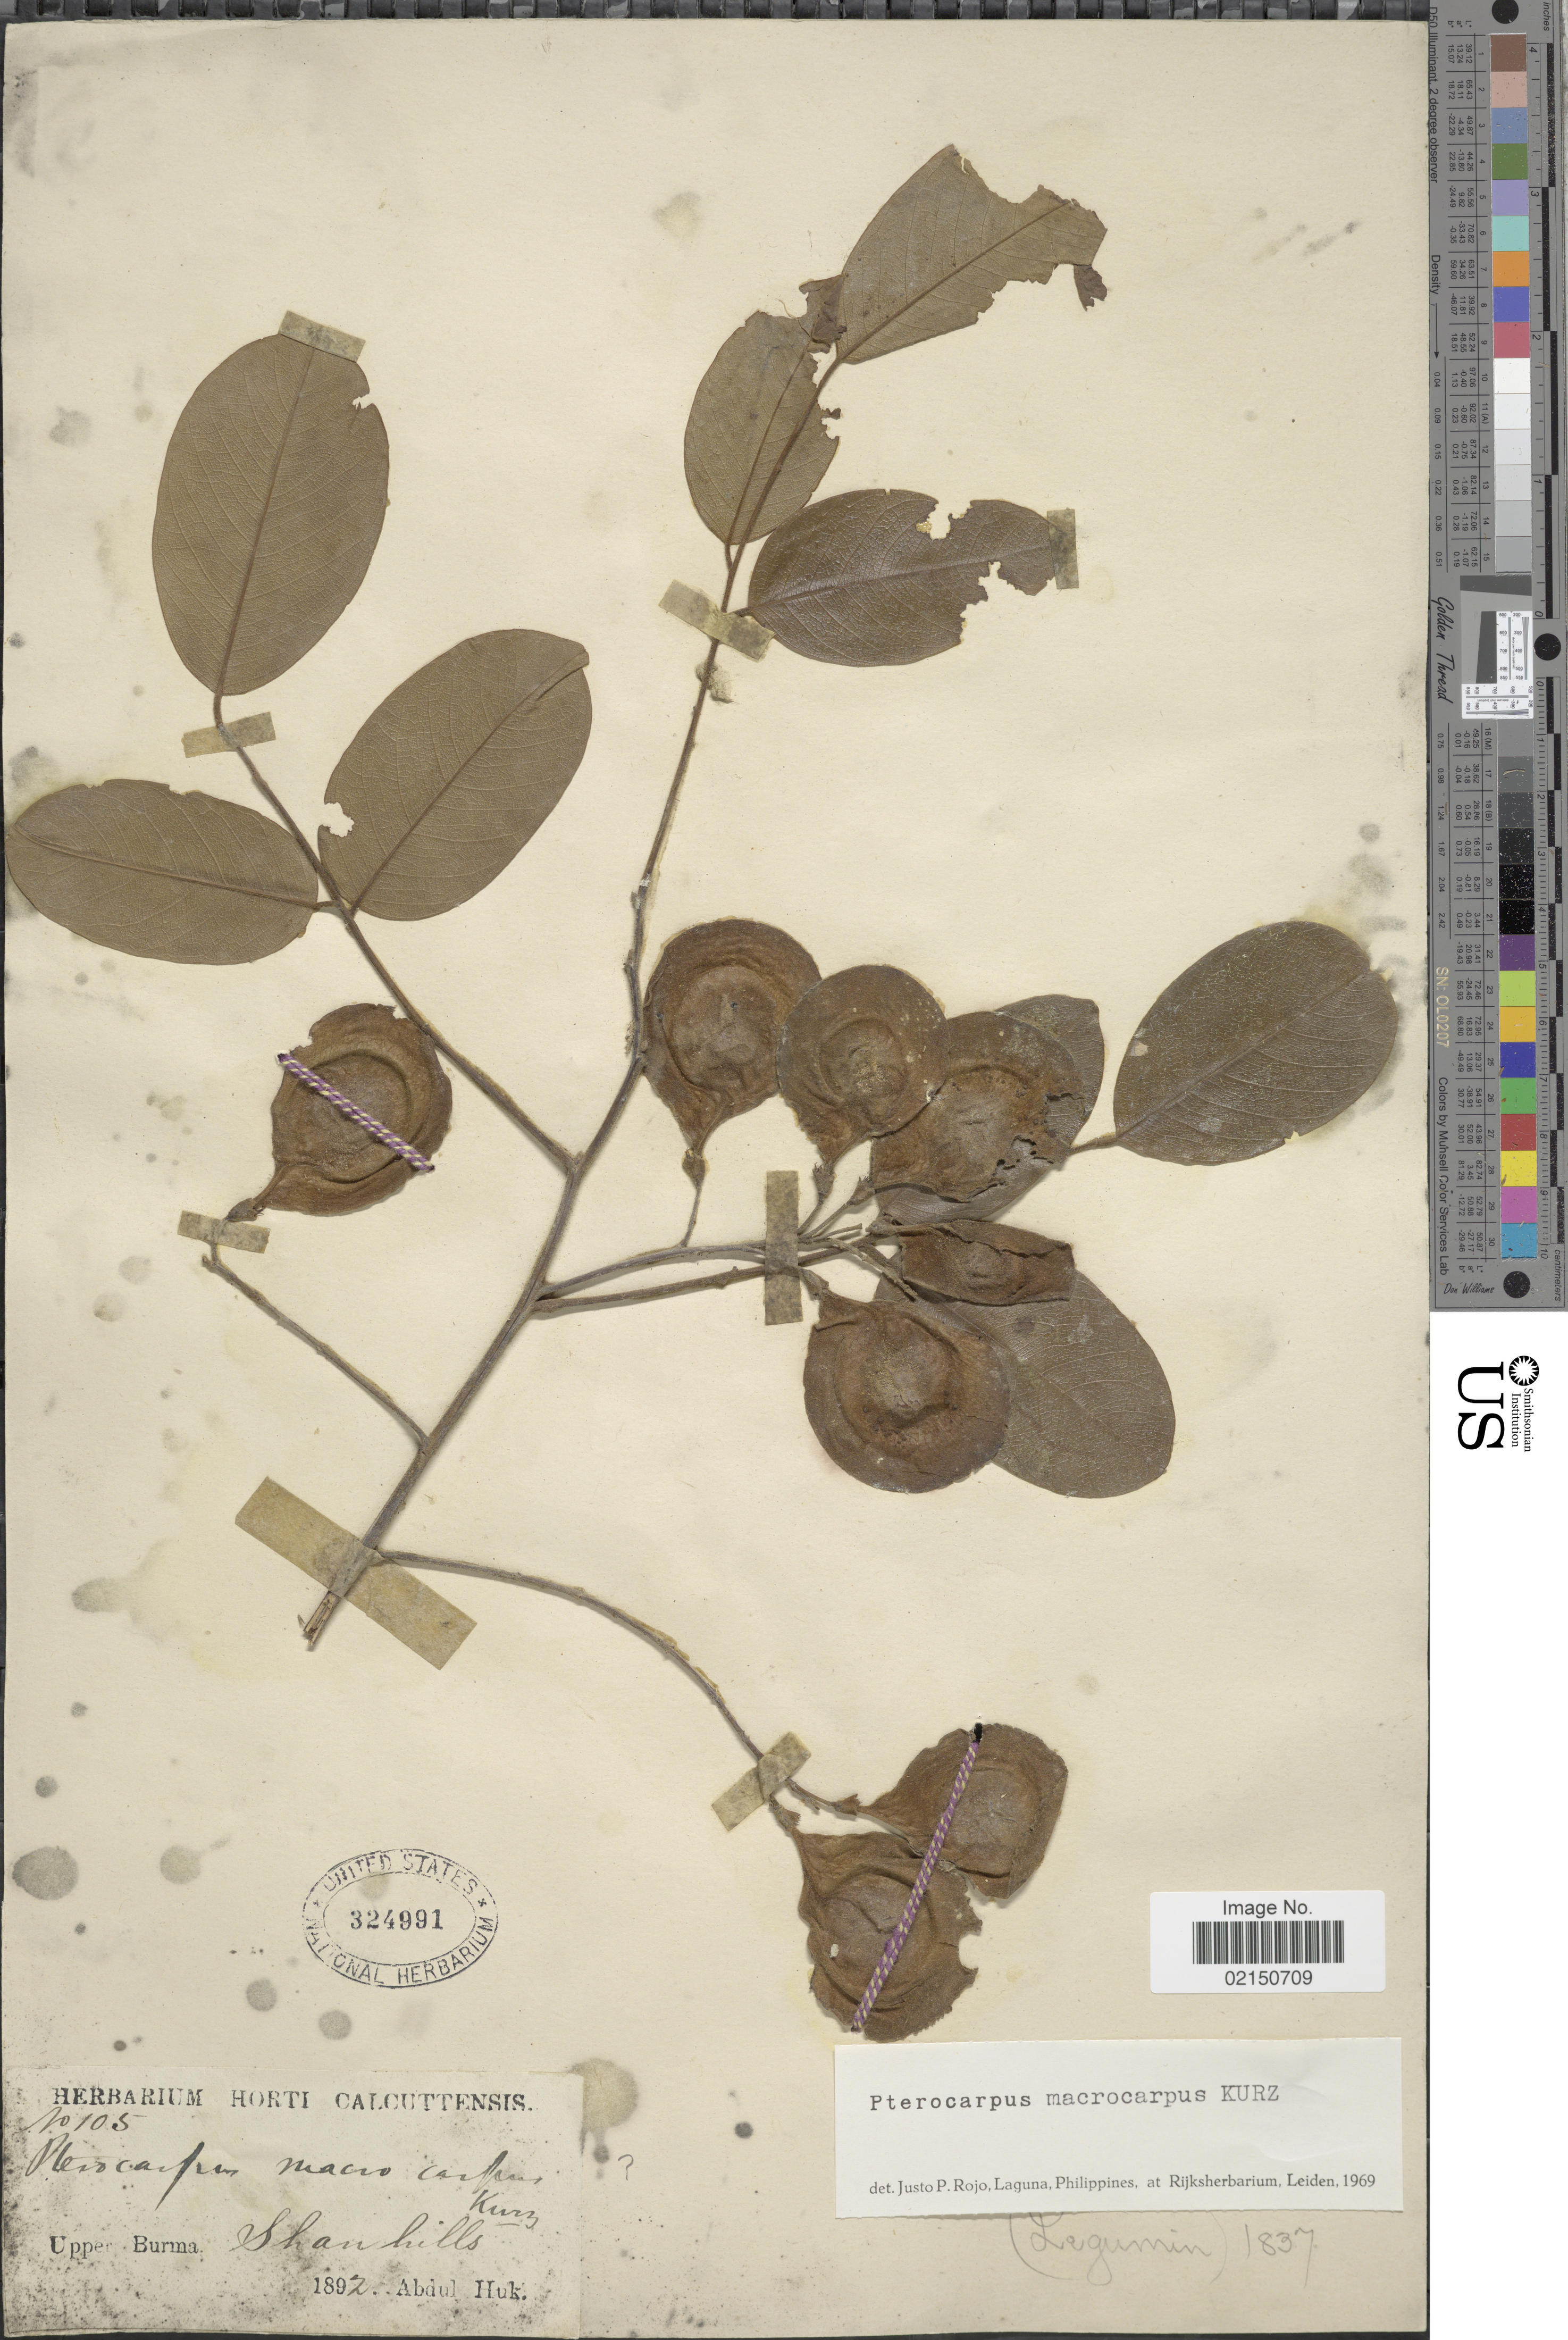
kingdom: Plantae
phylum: Tracheophyta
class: Magnoliopsida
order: Fabales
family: Fabaceae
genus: Pterocarpus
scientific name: Pterocarpus macrocarpus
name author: Kurz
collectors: A. Huk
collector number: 105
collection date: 1892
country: Myanmar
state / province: Shan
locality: Upper Burma. Shan hills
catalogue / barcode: US 324991